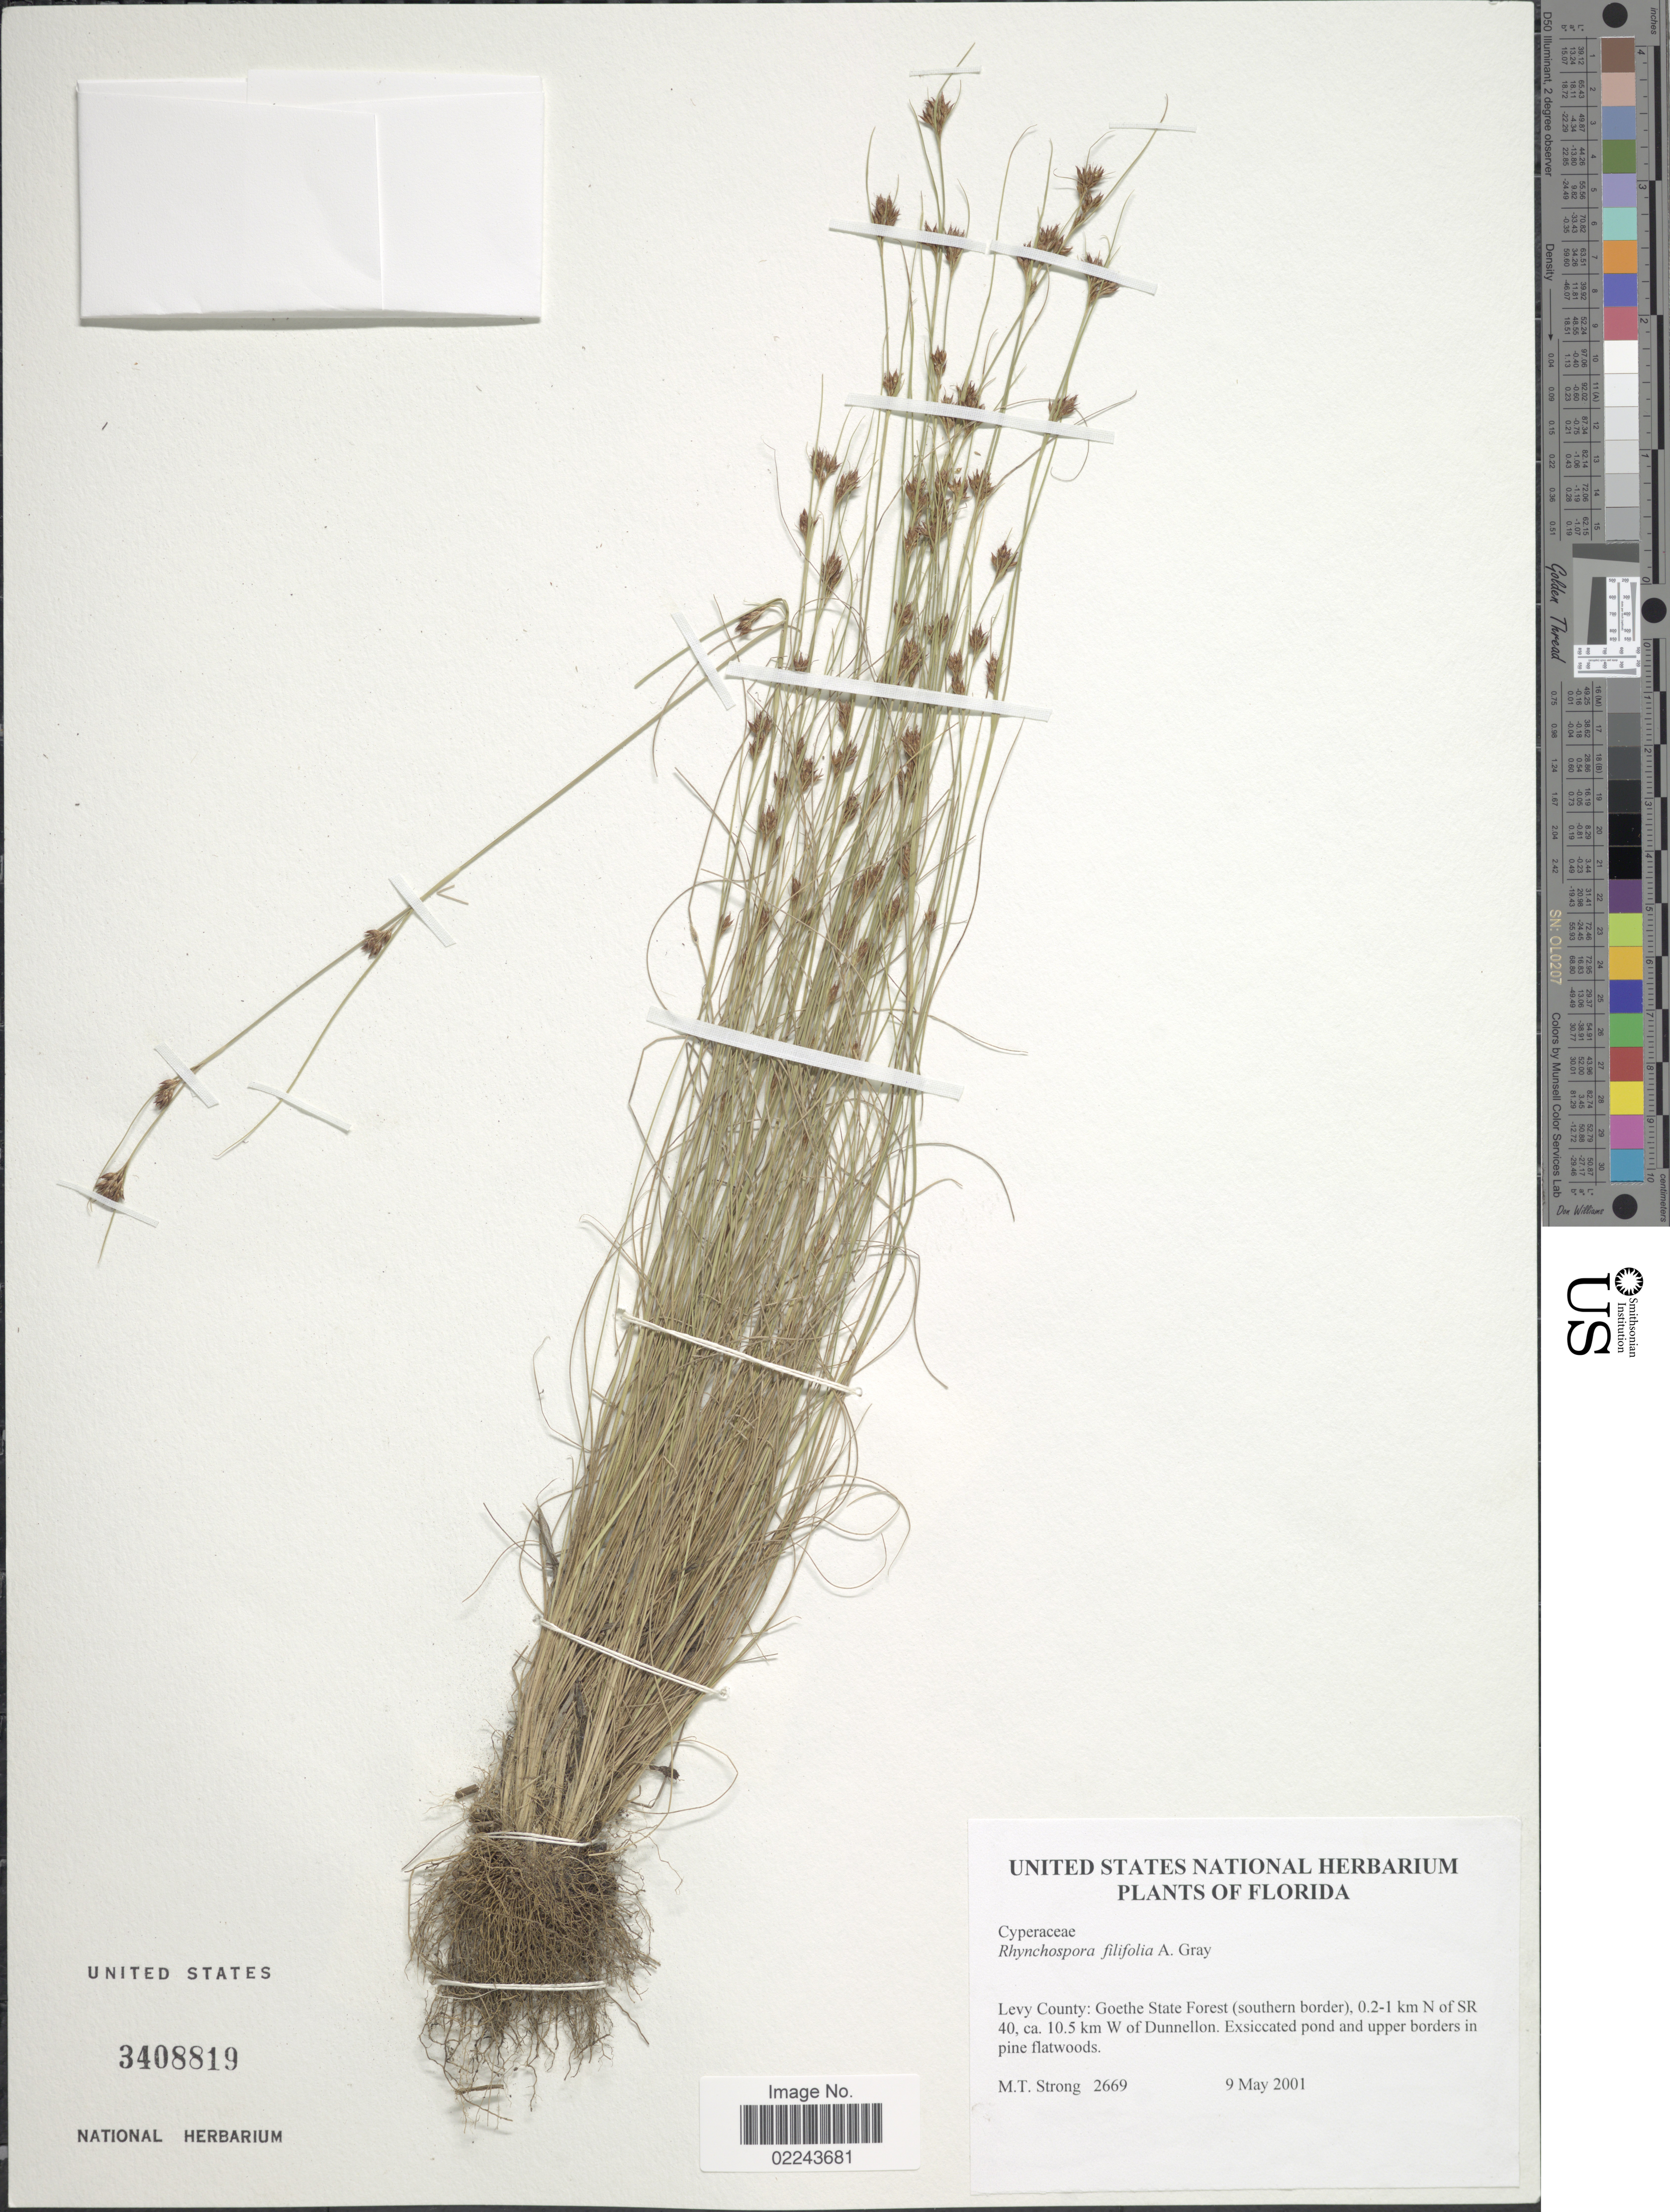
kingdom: Plantae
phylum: Tracheophyta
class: Liliopsida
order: Poales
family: Cyperaceae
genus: Rhynchospora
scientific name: Rhynchospora filifolia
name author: A. Gray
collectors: M. T. Strong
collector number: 2669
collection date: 2001-05-09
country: United States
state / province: Florida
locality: Levy County, Goethe State Forest (southern border), 0.2-1 km N of SR 40, ca 10.5 km W of Dunnellon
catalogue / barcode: US 3408819